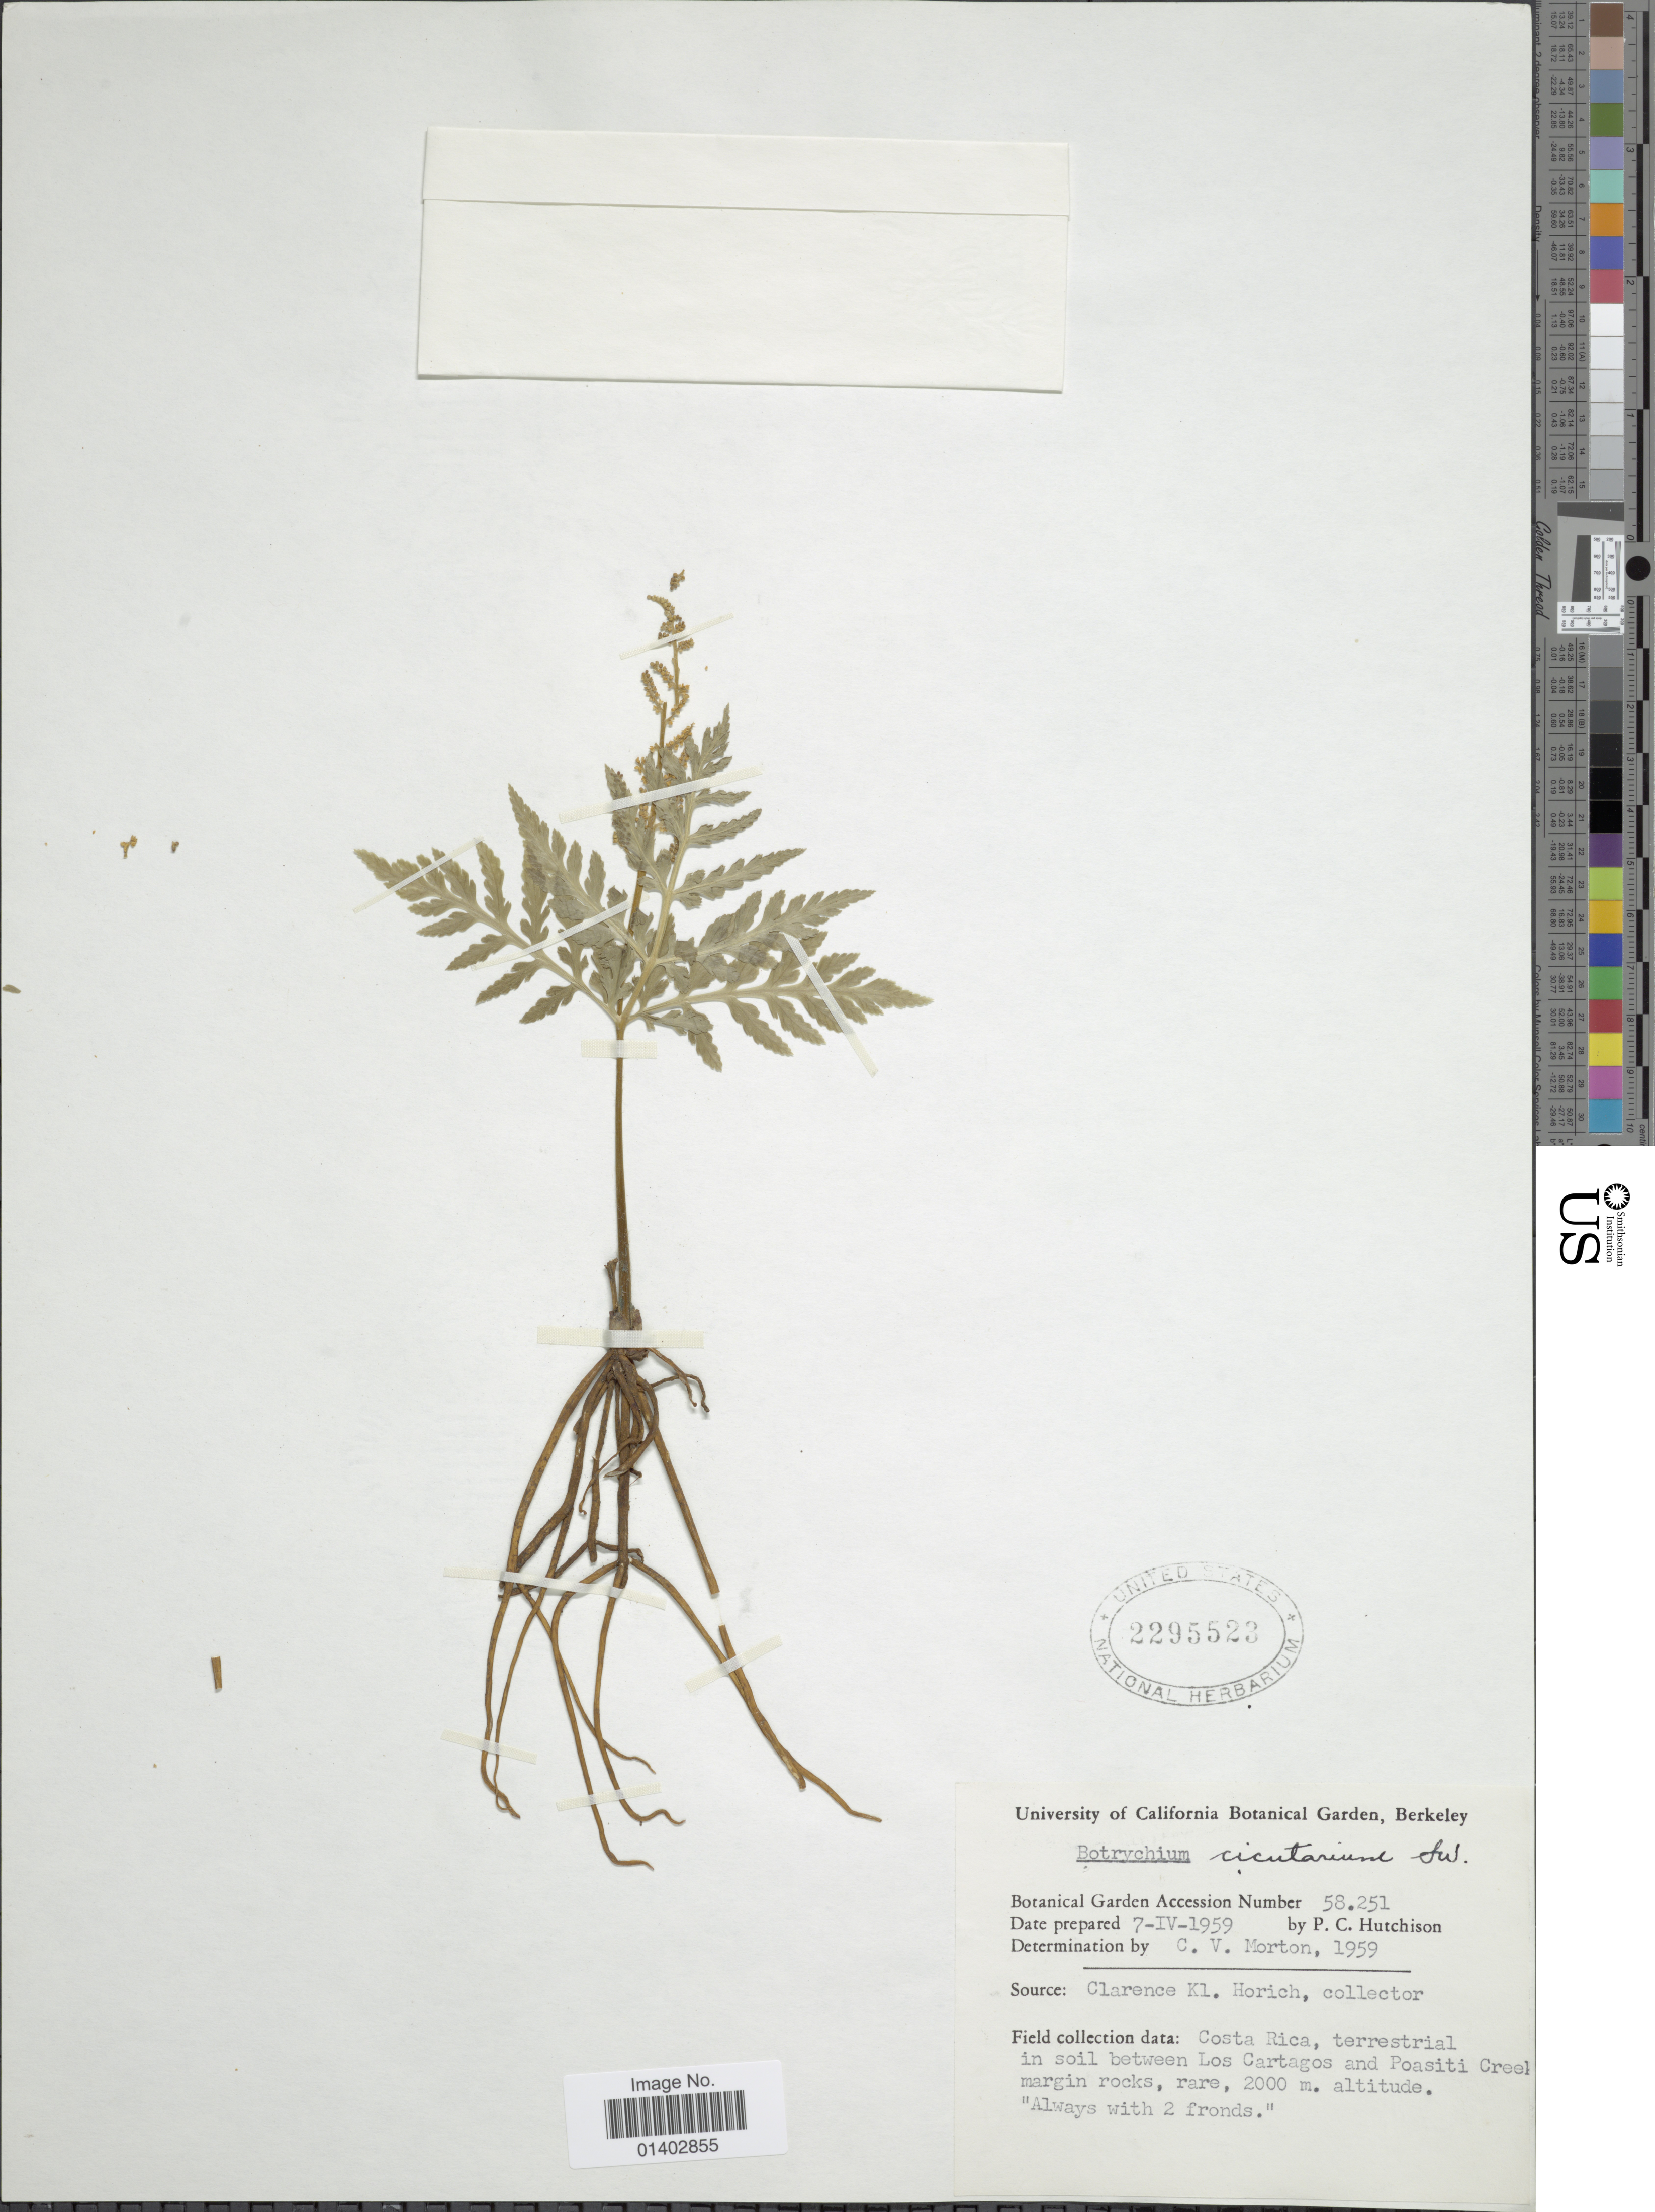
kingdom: Plantae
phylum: Tracheophyta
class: Polypodiopsida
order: Ophioglossales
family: Ophioglossaceae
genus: Botrychium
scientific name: Botrychium virginianum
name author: (L.) Sw.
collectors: P. C. Hutchison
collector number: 58251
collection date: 1959-04-07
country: Costa Rica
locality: Terrestrial in soil between Los Cartagos and Poasiti Creek margin rocks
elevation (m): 2000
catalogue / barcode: US 2295523